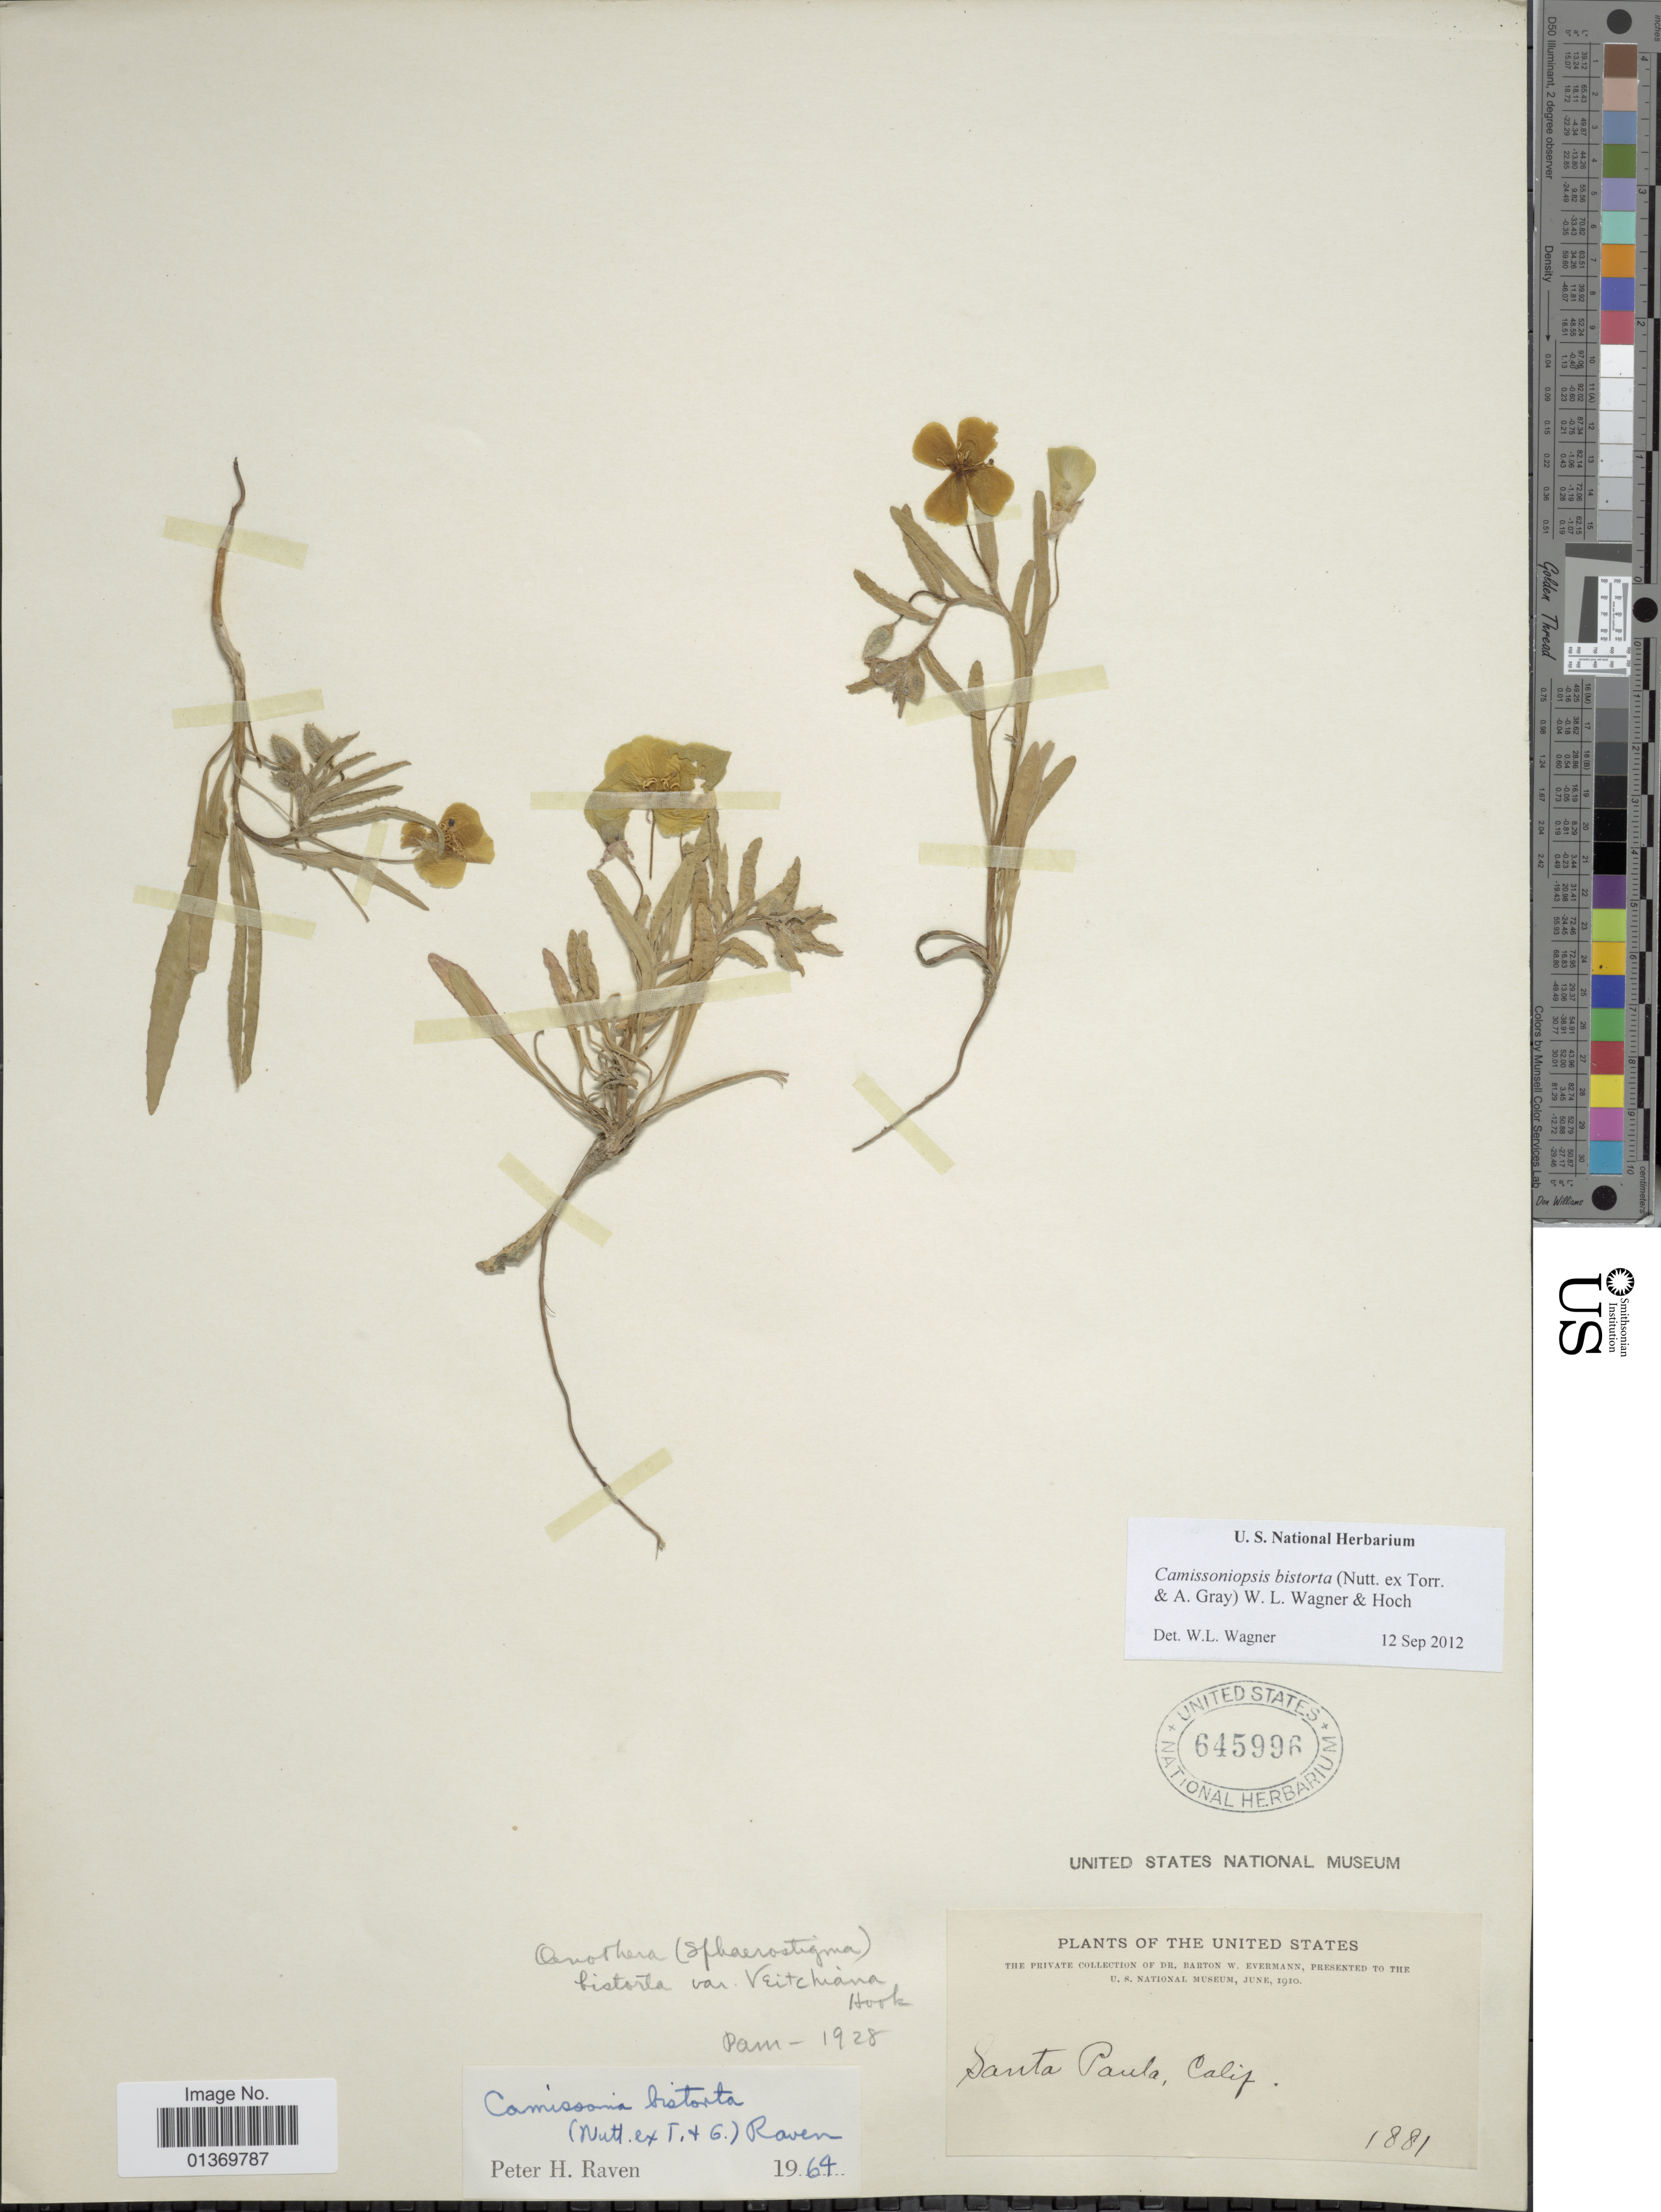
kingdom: Plantae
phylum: Tracheophyta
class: Magnoliopsida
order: Myrtales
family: Onagraceae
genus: Camissoniopsis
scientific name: Camissoniopsis bistorta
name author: (Nutt. ex Torr. & A. Gray) W.L. Wagner & Hoch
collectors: B. W. Evermann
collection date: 1881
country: United States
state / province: California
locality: Santa Paula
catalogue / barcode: US 645996